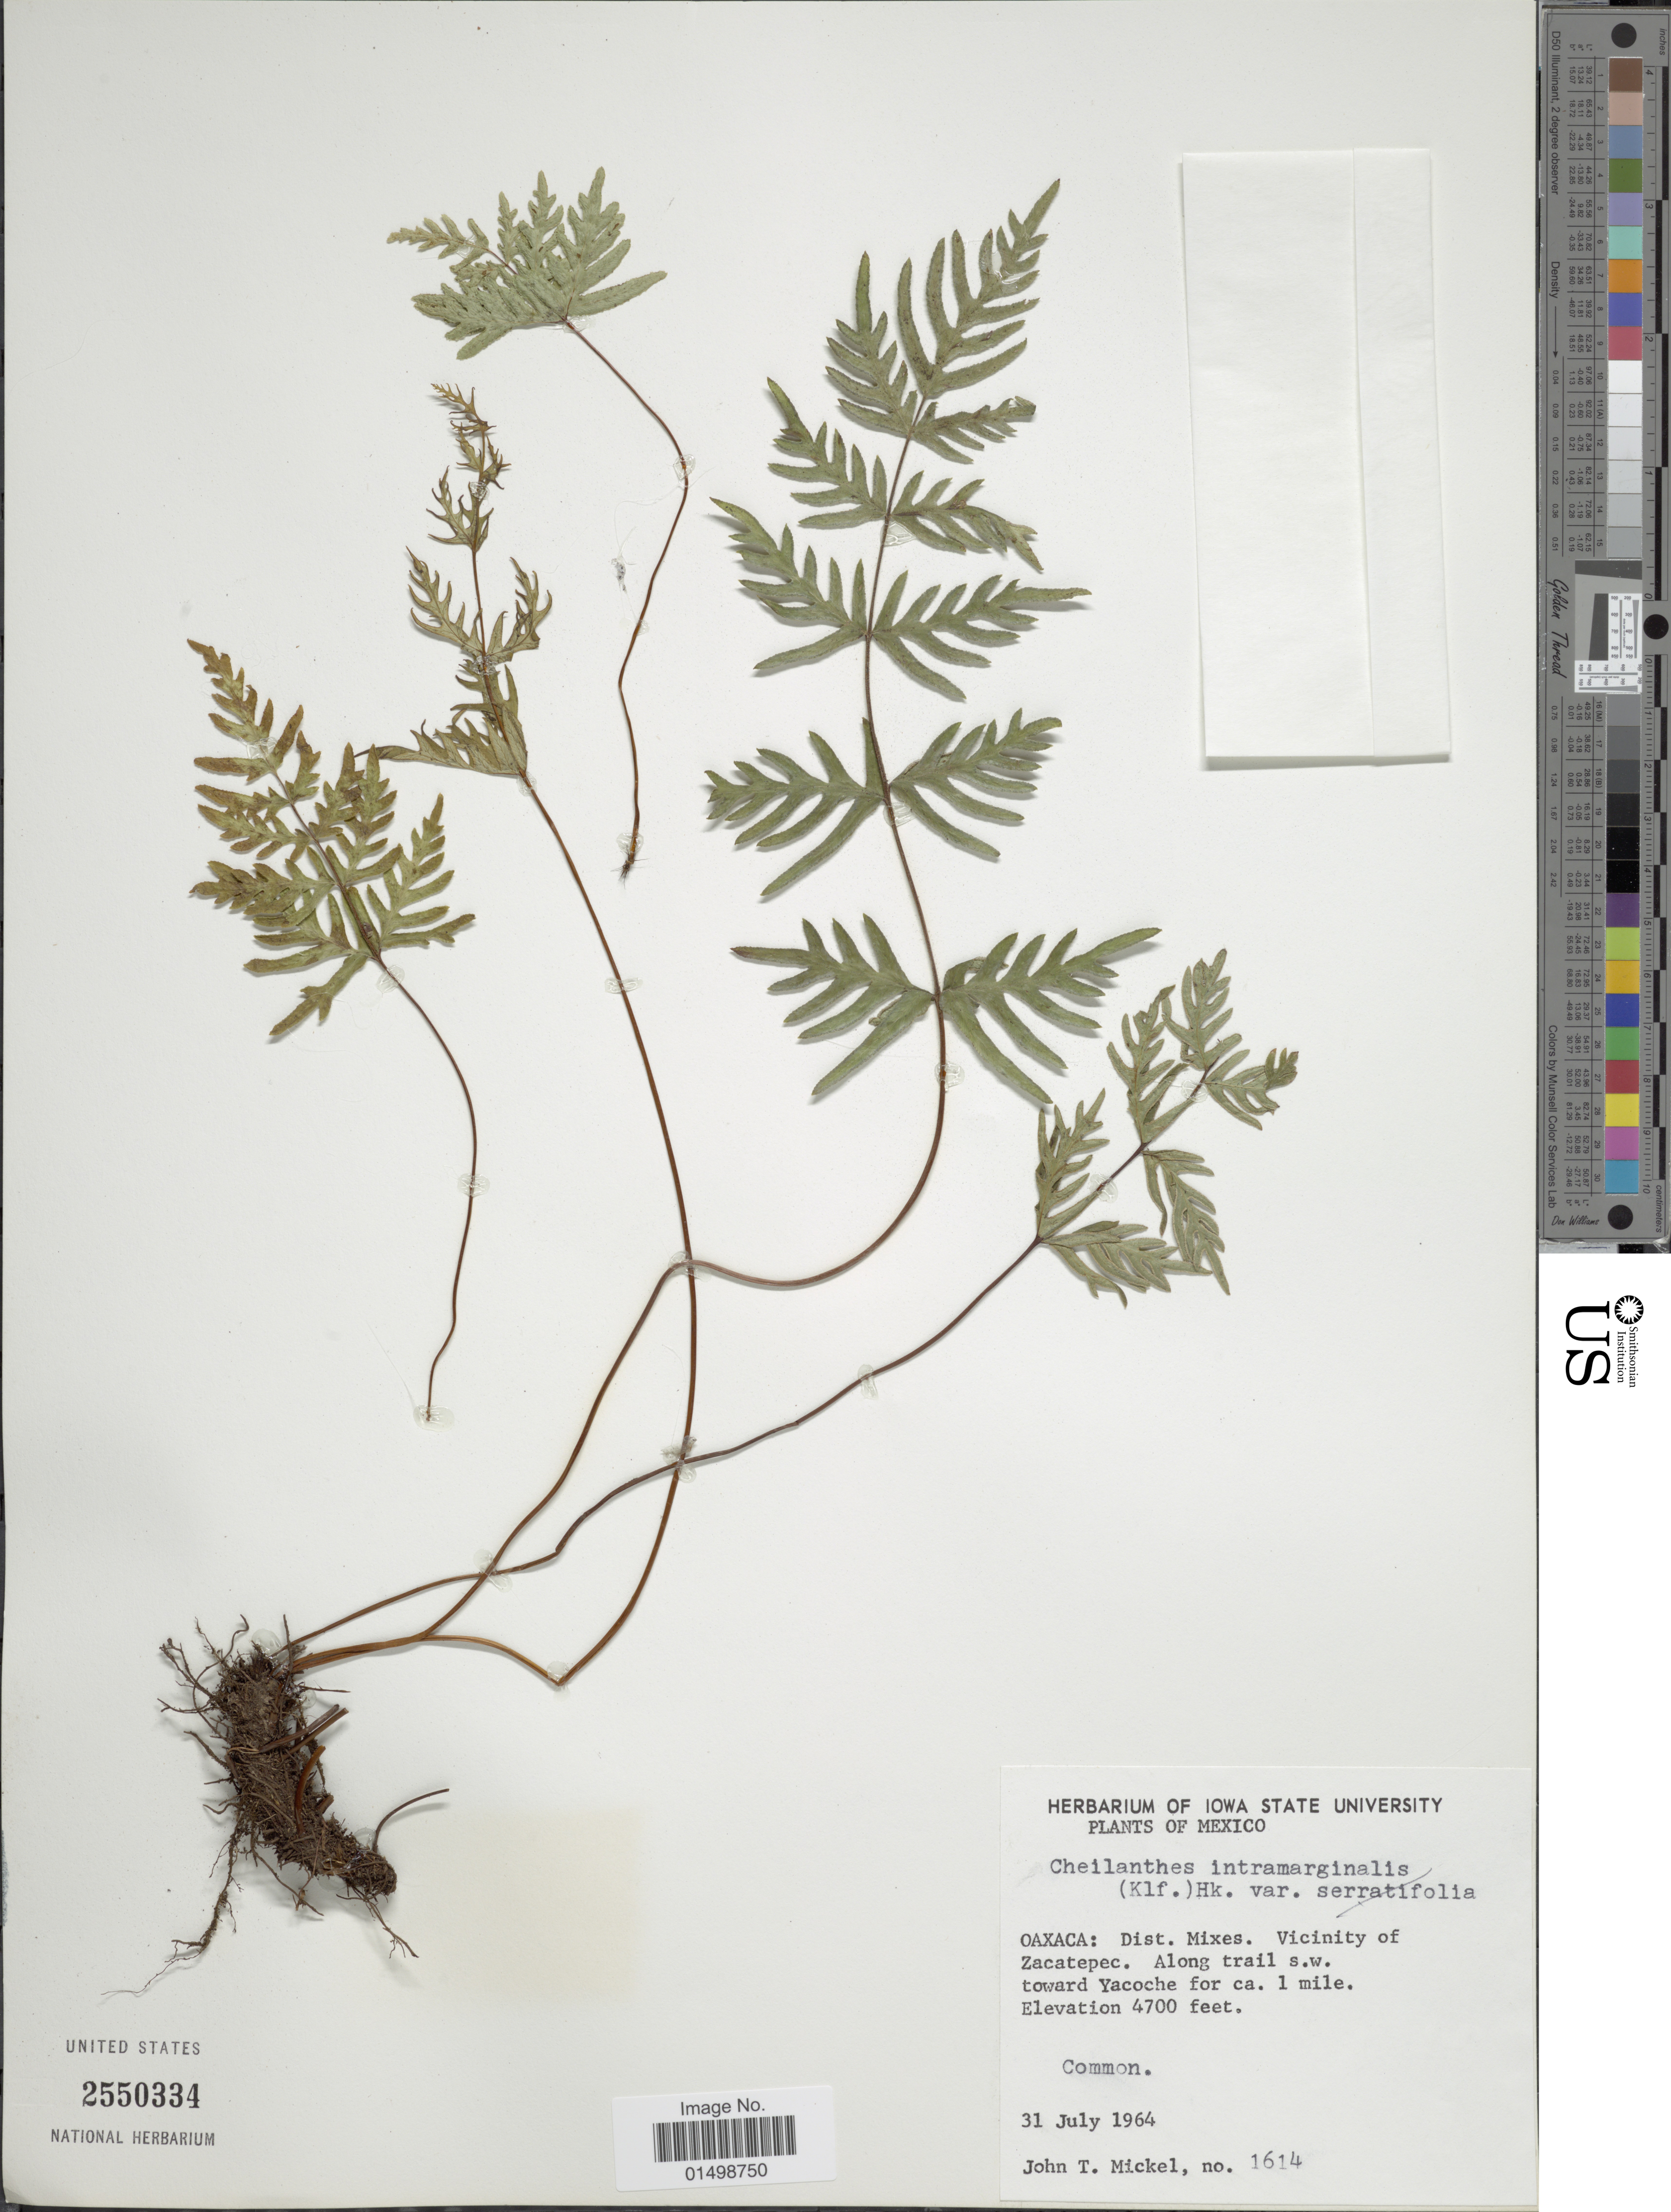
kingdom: Plantae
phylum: Tracheophyta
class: Polypodiopsida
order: Polypodiales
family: Pteridaceae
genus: Cheilanthes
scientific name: Cheilanthes intramarginalis var. intramarginalis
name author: (Kaulf.) Hook.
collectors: J. T. Mickel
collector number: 1614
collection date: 1964-07-31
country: Mexico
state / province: Oaxaca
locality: Dist. Mixes Vicinity of Zacatepec. Along trail s.w. toward Yacoche for ca. 1 mile.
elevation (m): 1433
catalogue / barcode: US 2550334